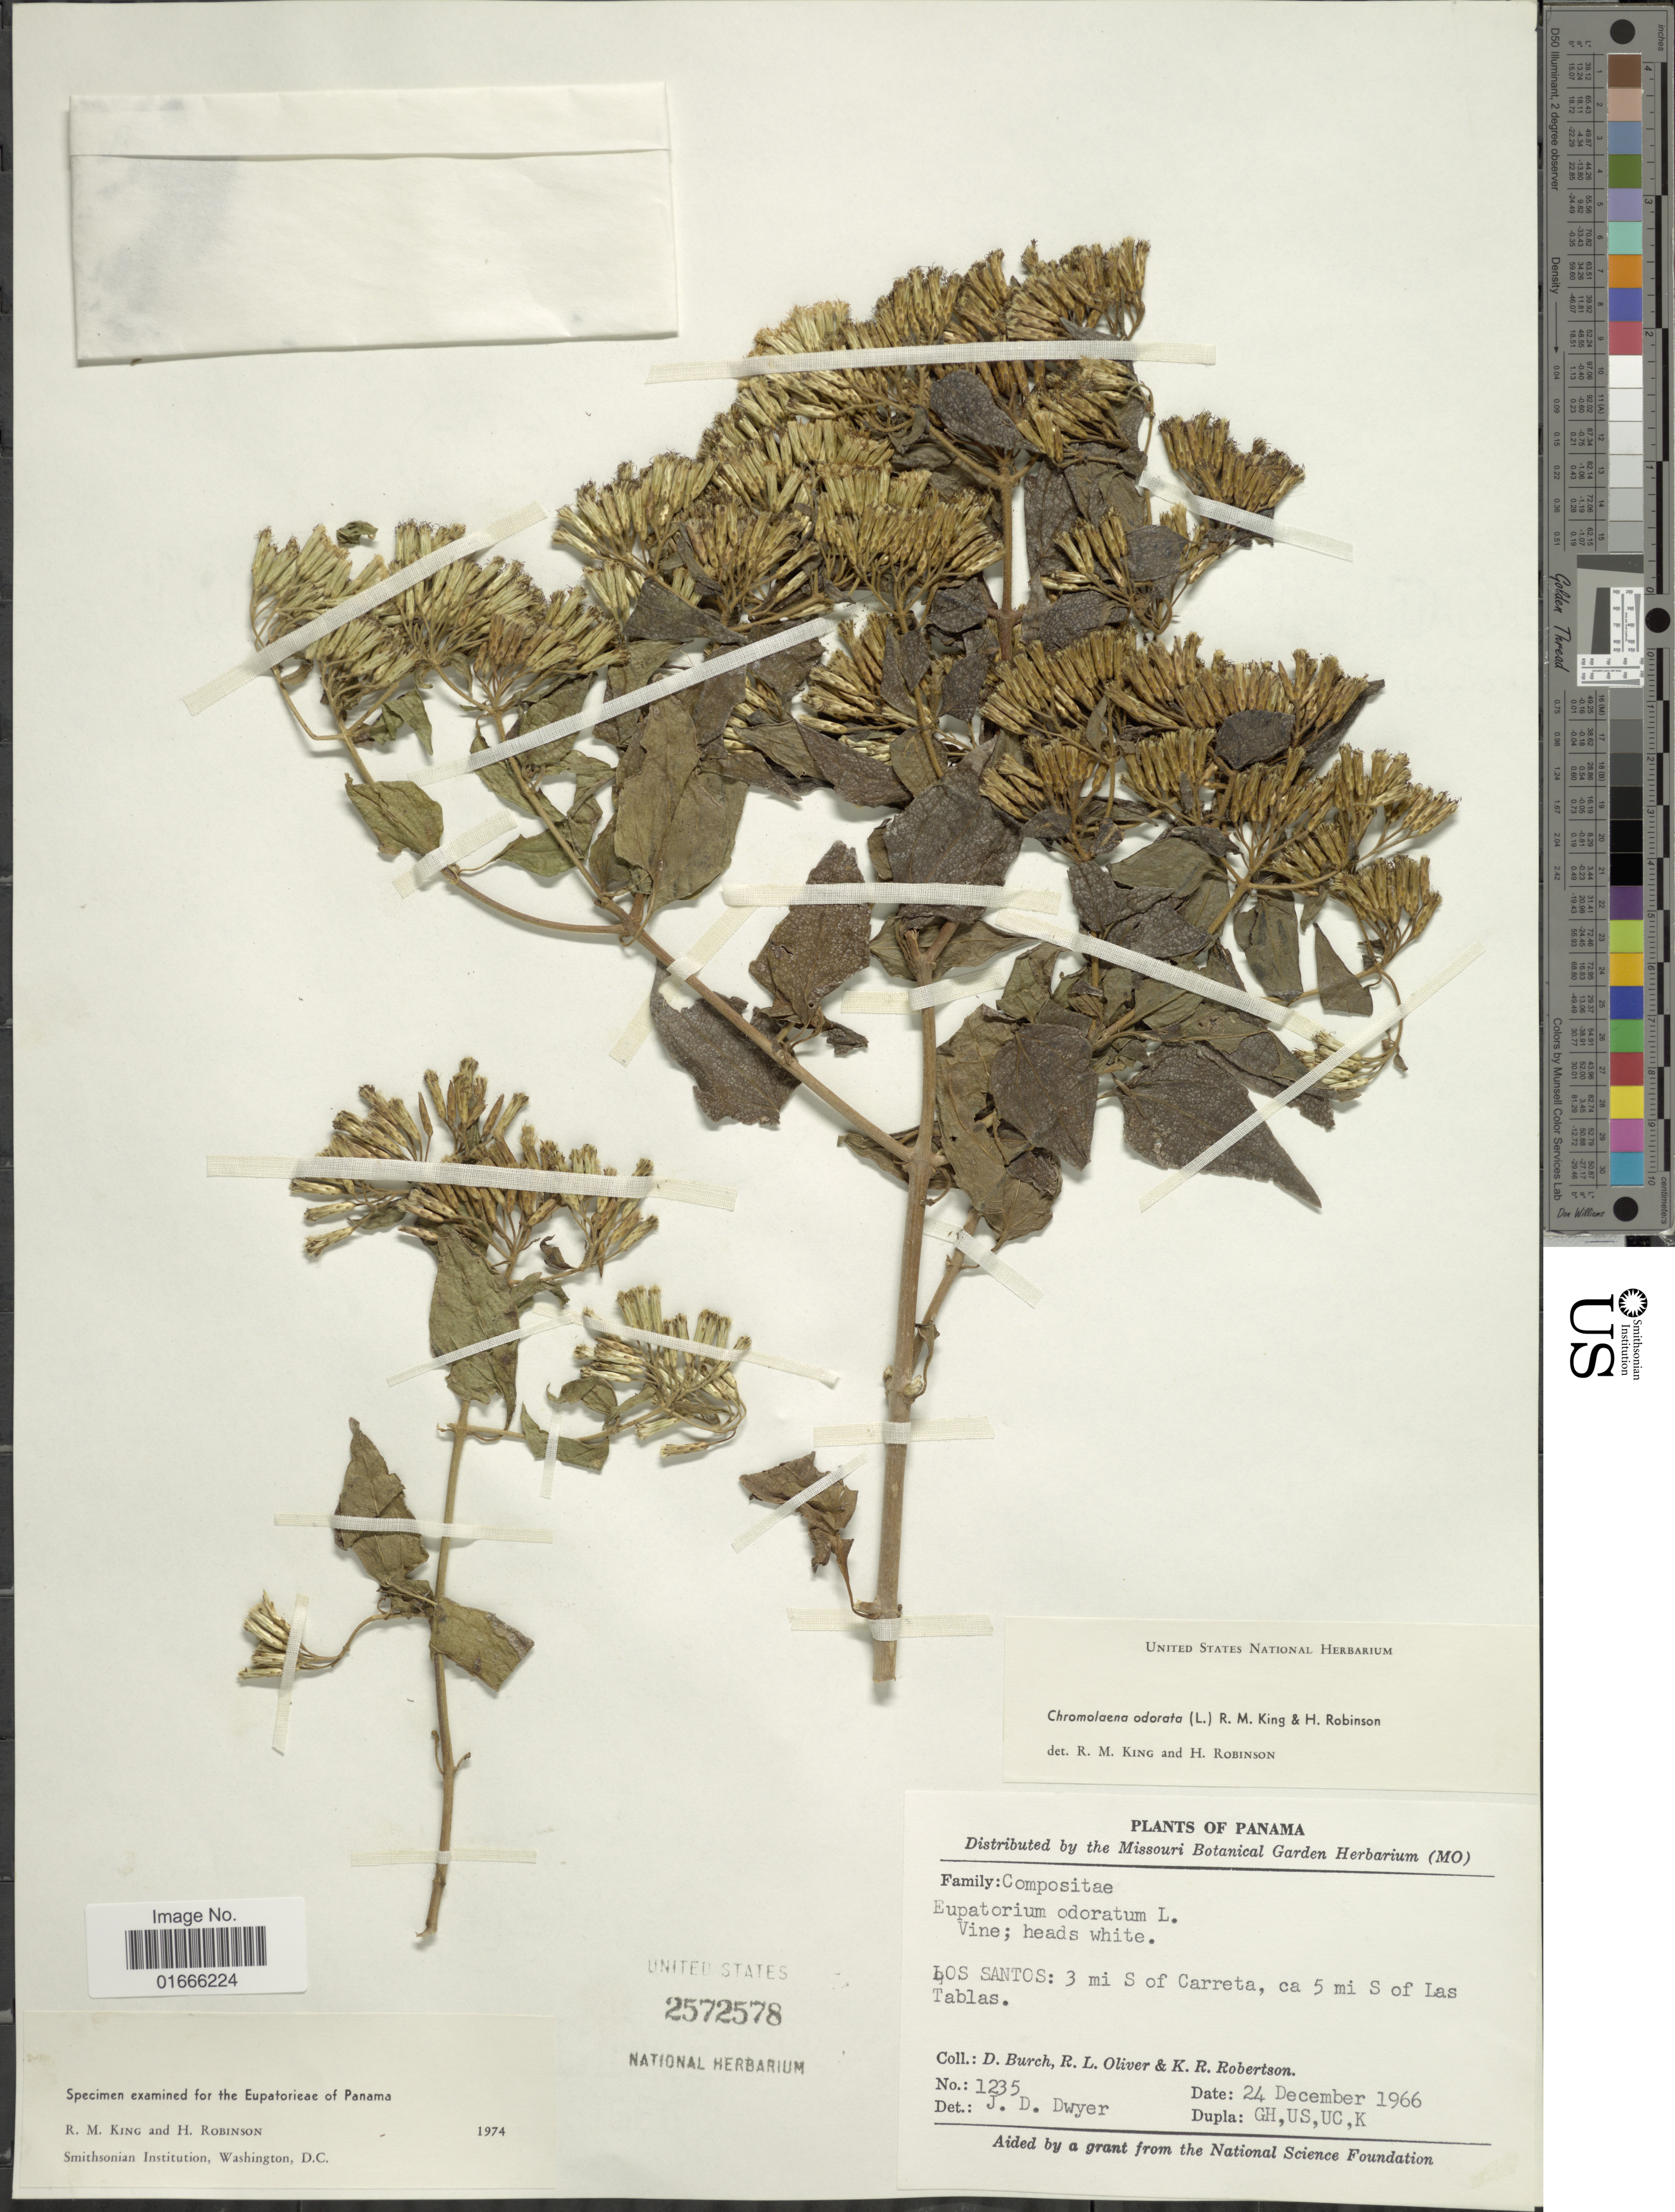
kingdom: Plantae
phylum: Tracheophyta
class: Magnoliopsida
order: Asterales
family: Asteraceae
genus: Chromolaena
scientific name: Chromolaena odorata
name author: (L.) R.M. King & H. Rob.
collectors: D. Burch, R. Oliver & K. Robertson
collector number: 1235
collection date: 1966-12-24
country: Panama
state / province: Los Santos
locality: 3 mi S of Carreta, ca 5 mi S of Las Tablas.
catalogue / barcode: US 2572578